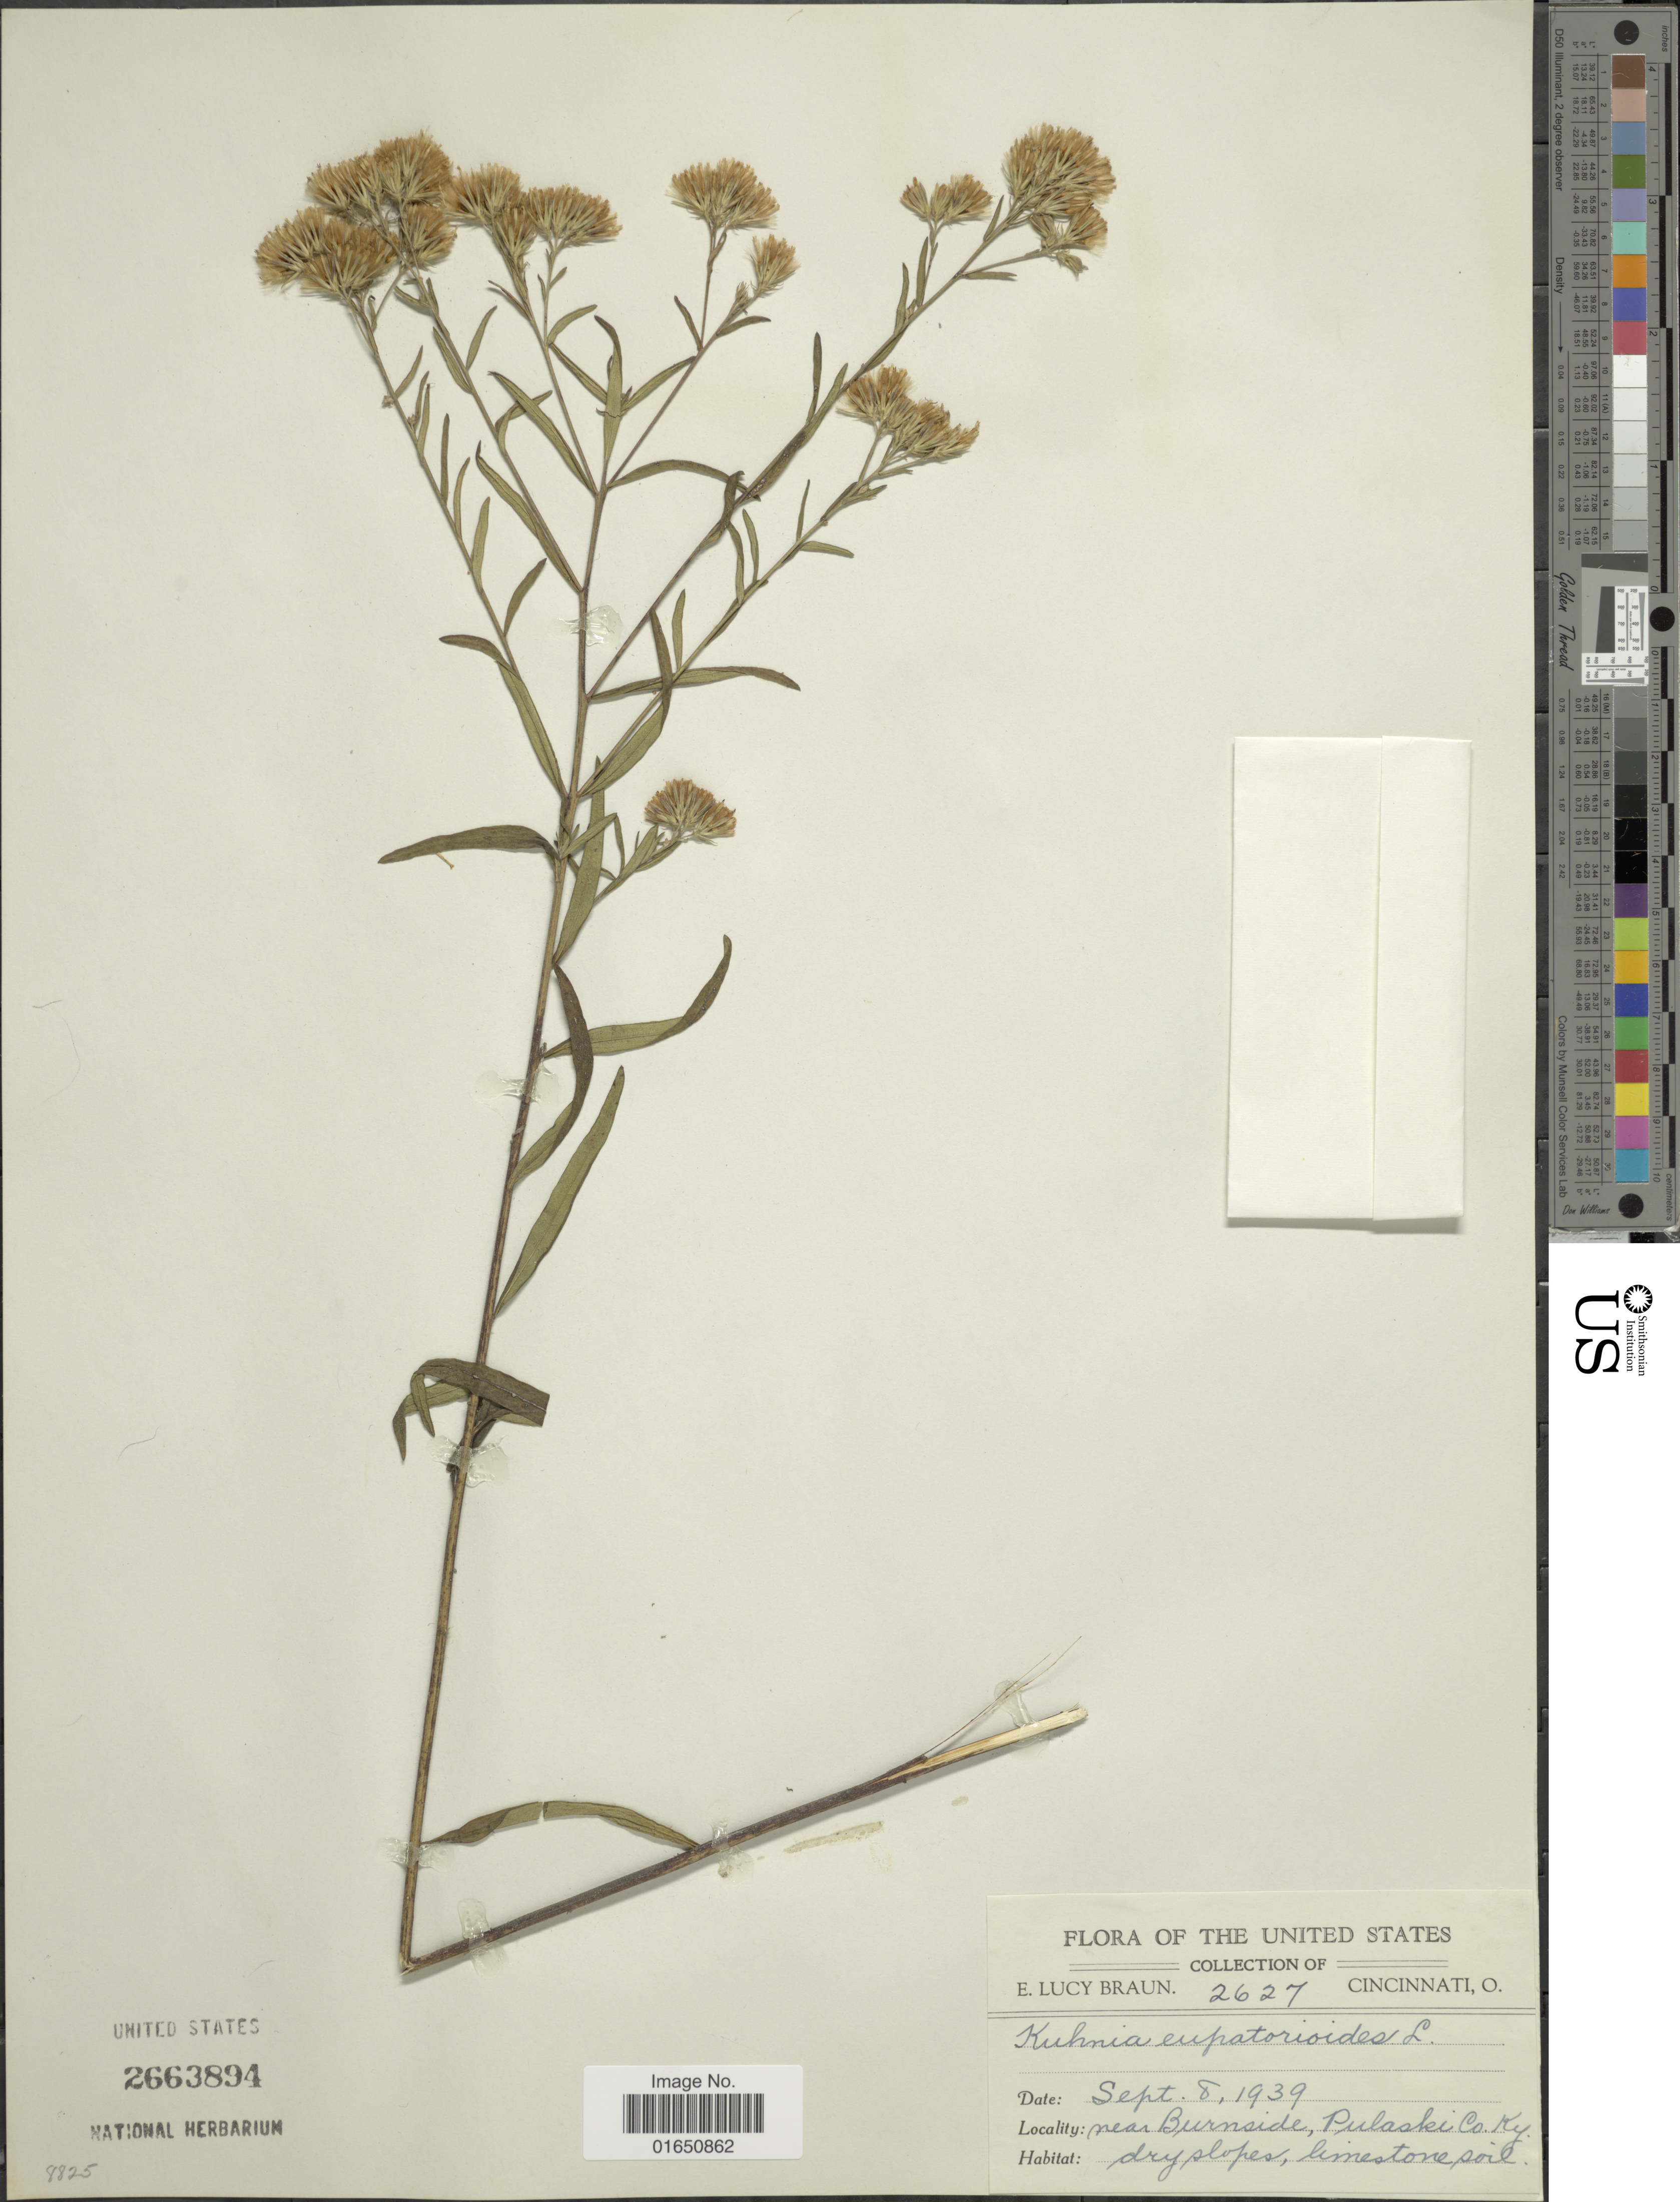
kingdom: Plantae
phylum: Tracheophyta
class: Magnoliopsida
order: Asterales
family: Asteraceae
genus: Brickellia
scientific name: Brickellia eupatorioides var. corymbulosa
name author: (Torr. & A. Gray) Shinners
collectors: E. L. Braun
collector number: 2627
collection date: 1939-09-08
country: United States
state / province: Kentucky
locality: Near Burnside, Pulaski Co.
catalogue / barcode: US 2663894